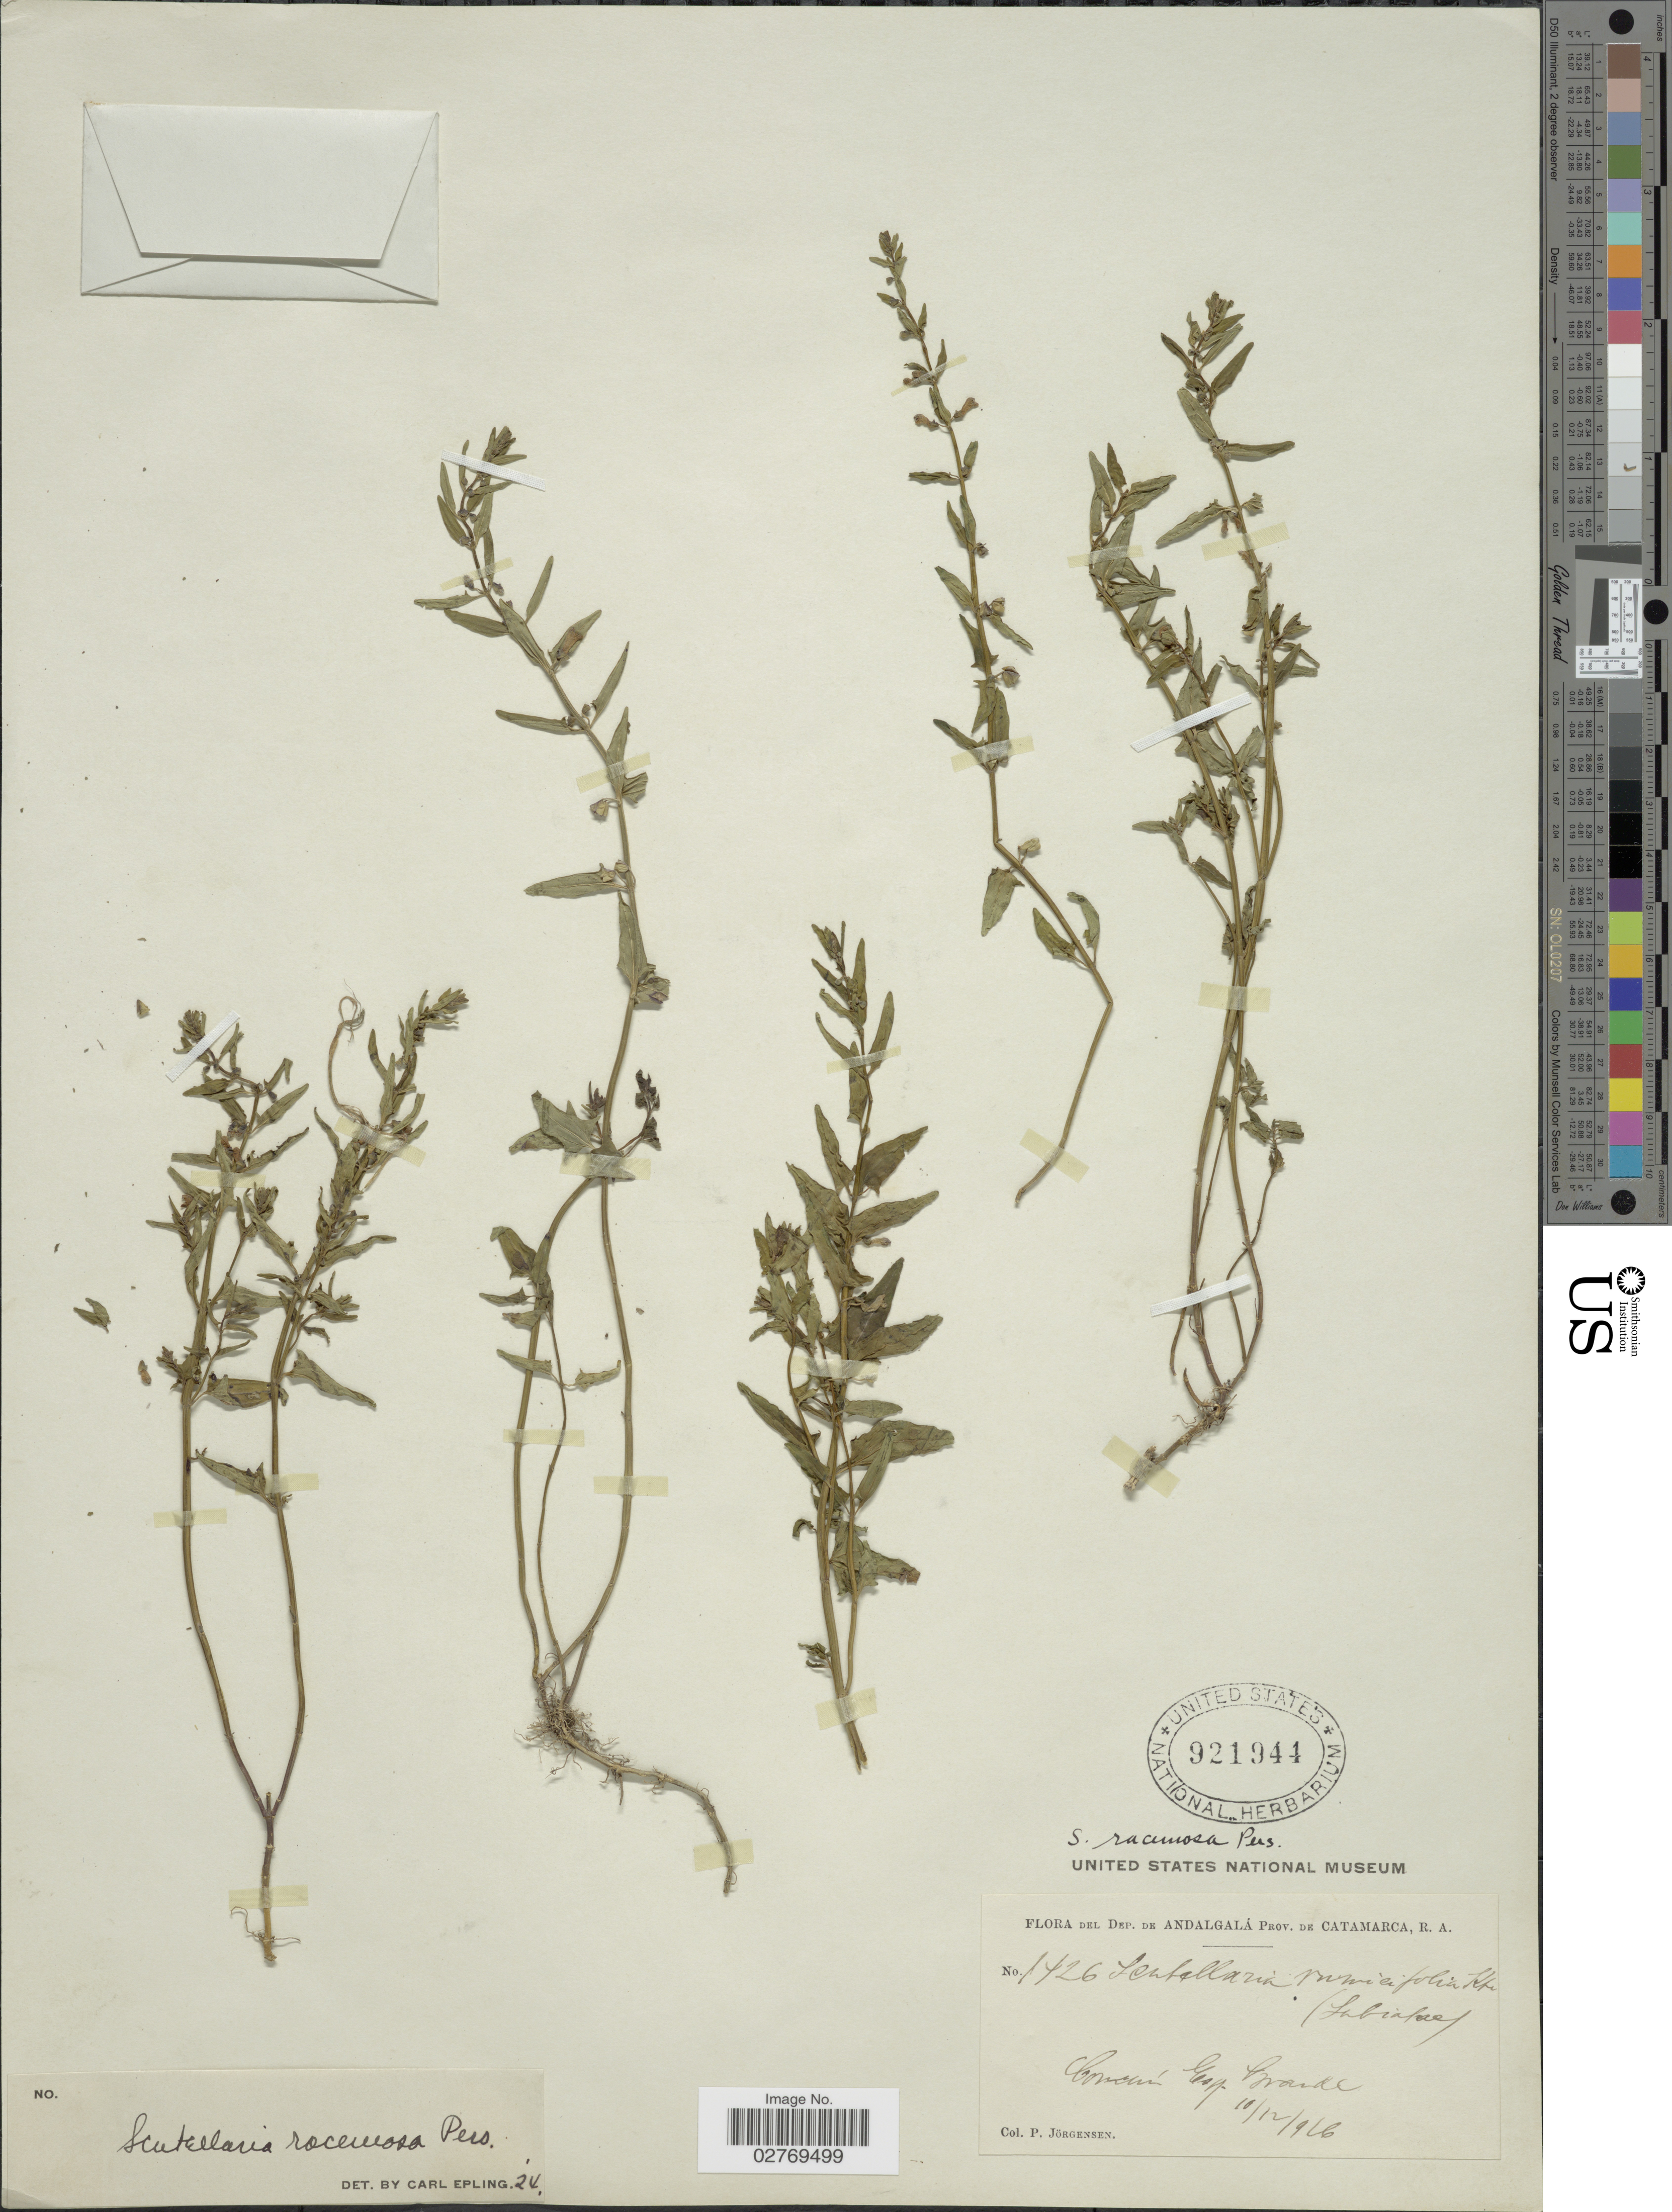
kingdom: Plantae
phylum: Tracheophyta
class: Magnoliopsida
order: Lamiales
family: Lamiaceae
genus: Scutellaria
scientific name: Scutellaria racemosa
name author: Pers.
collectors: P. Jörgensen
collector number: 1426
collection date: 1916-12-10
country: Argentina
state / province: Catamarca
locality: Dep. de Andalgalá. Comun Esq. Grande.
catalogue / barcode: US 921944